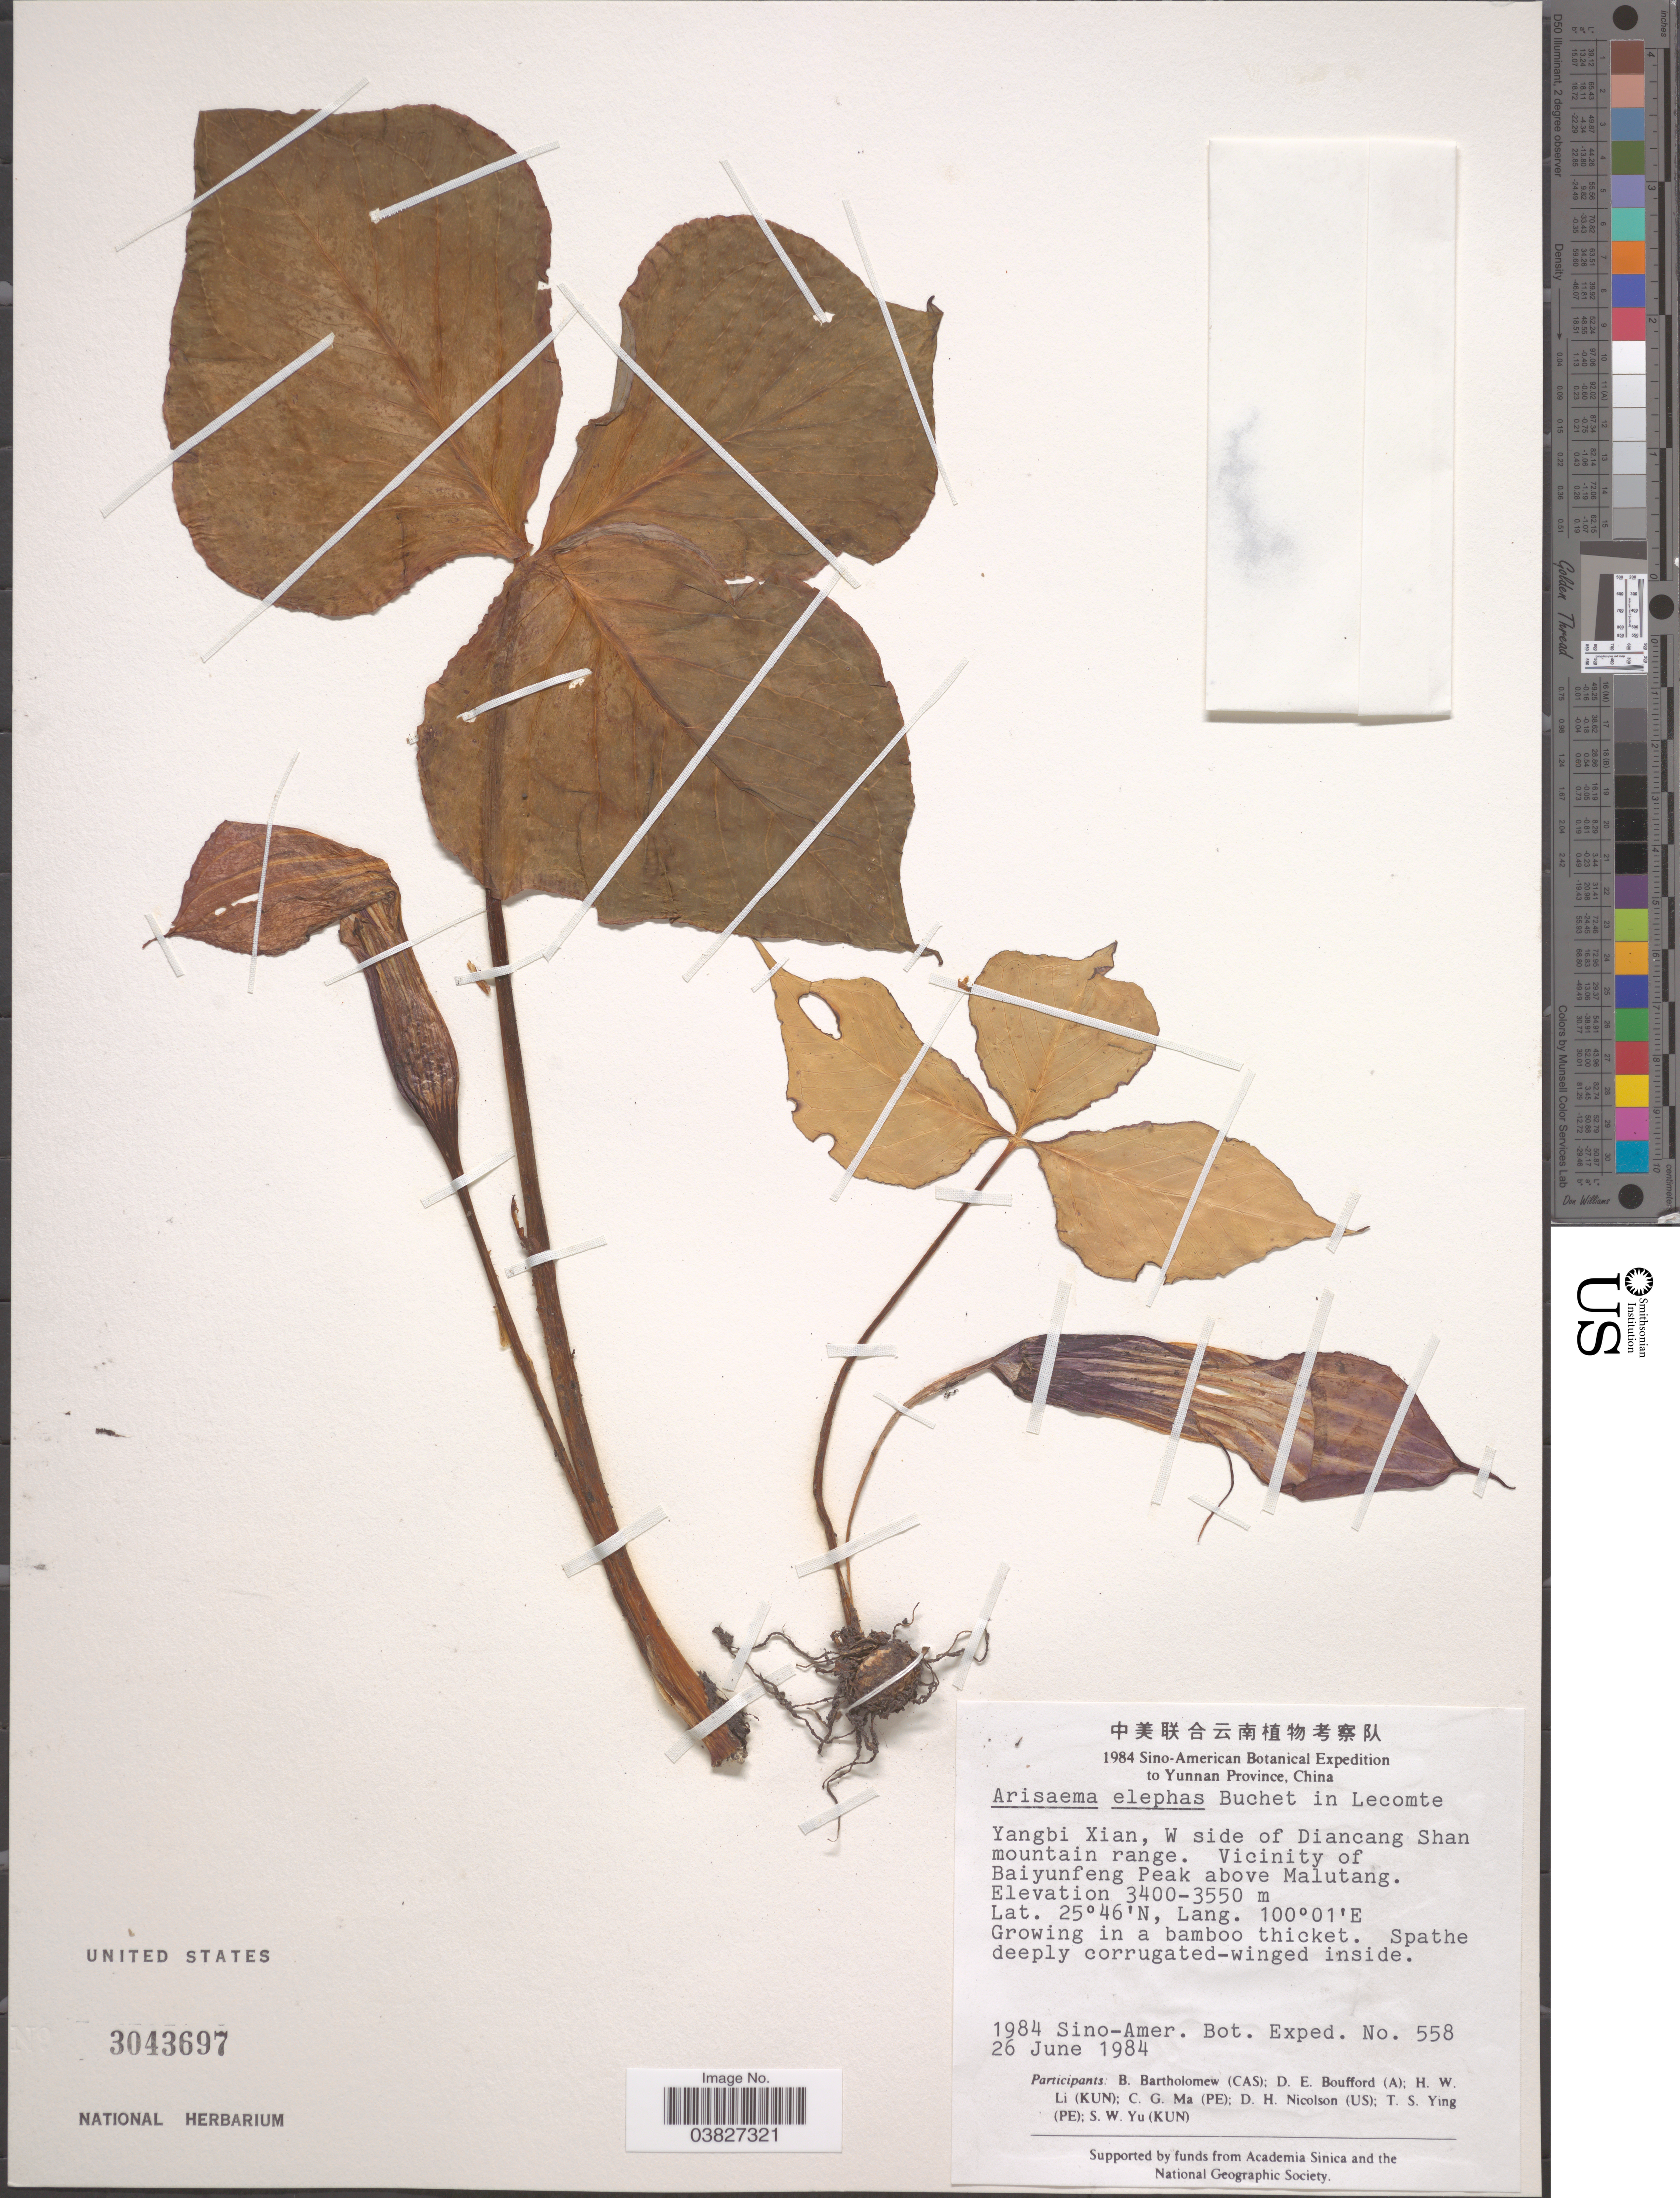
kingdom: Plantae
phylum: Tracheophyta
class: Liliopsida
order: Alismatales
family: Araceae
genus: Arisaema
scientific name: Arisaema elephas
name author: Buchet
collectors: Sino-Amer. Bot. Exped. 1984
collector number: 558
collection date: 1984-06-26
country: China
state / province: Yunnan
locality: Yangbi Xian, W side of Diancang Shan mountain range. Vicinity of Baiyunfeng Peak above Malutang.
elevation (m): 3400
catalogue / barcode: US 3043697